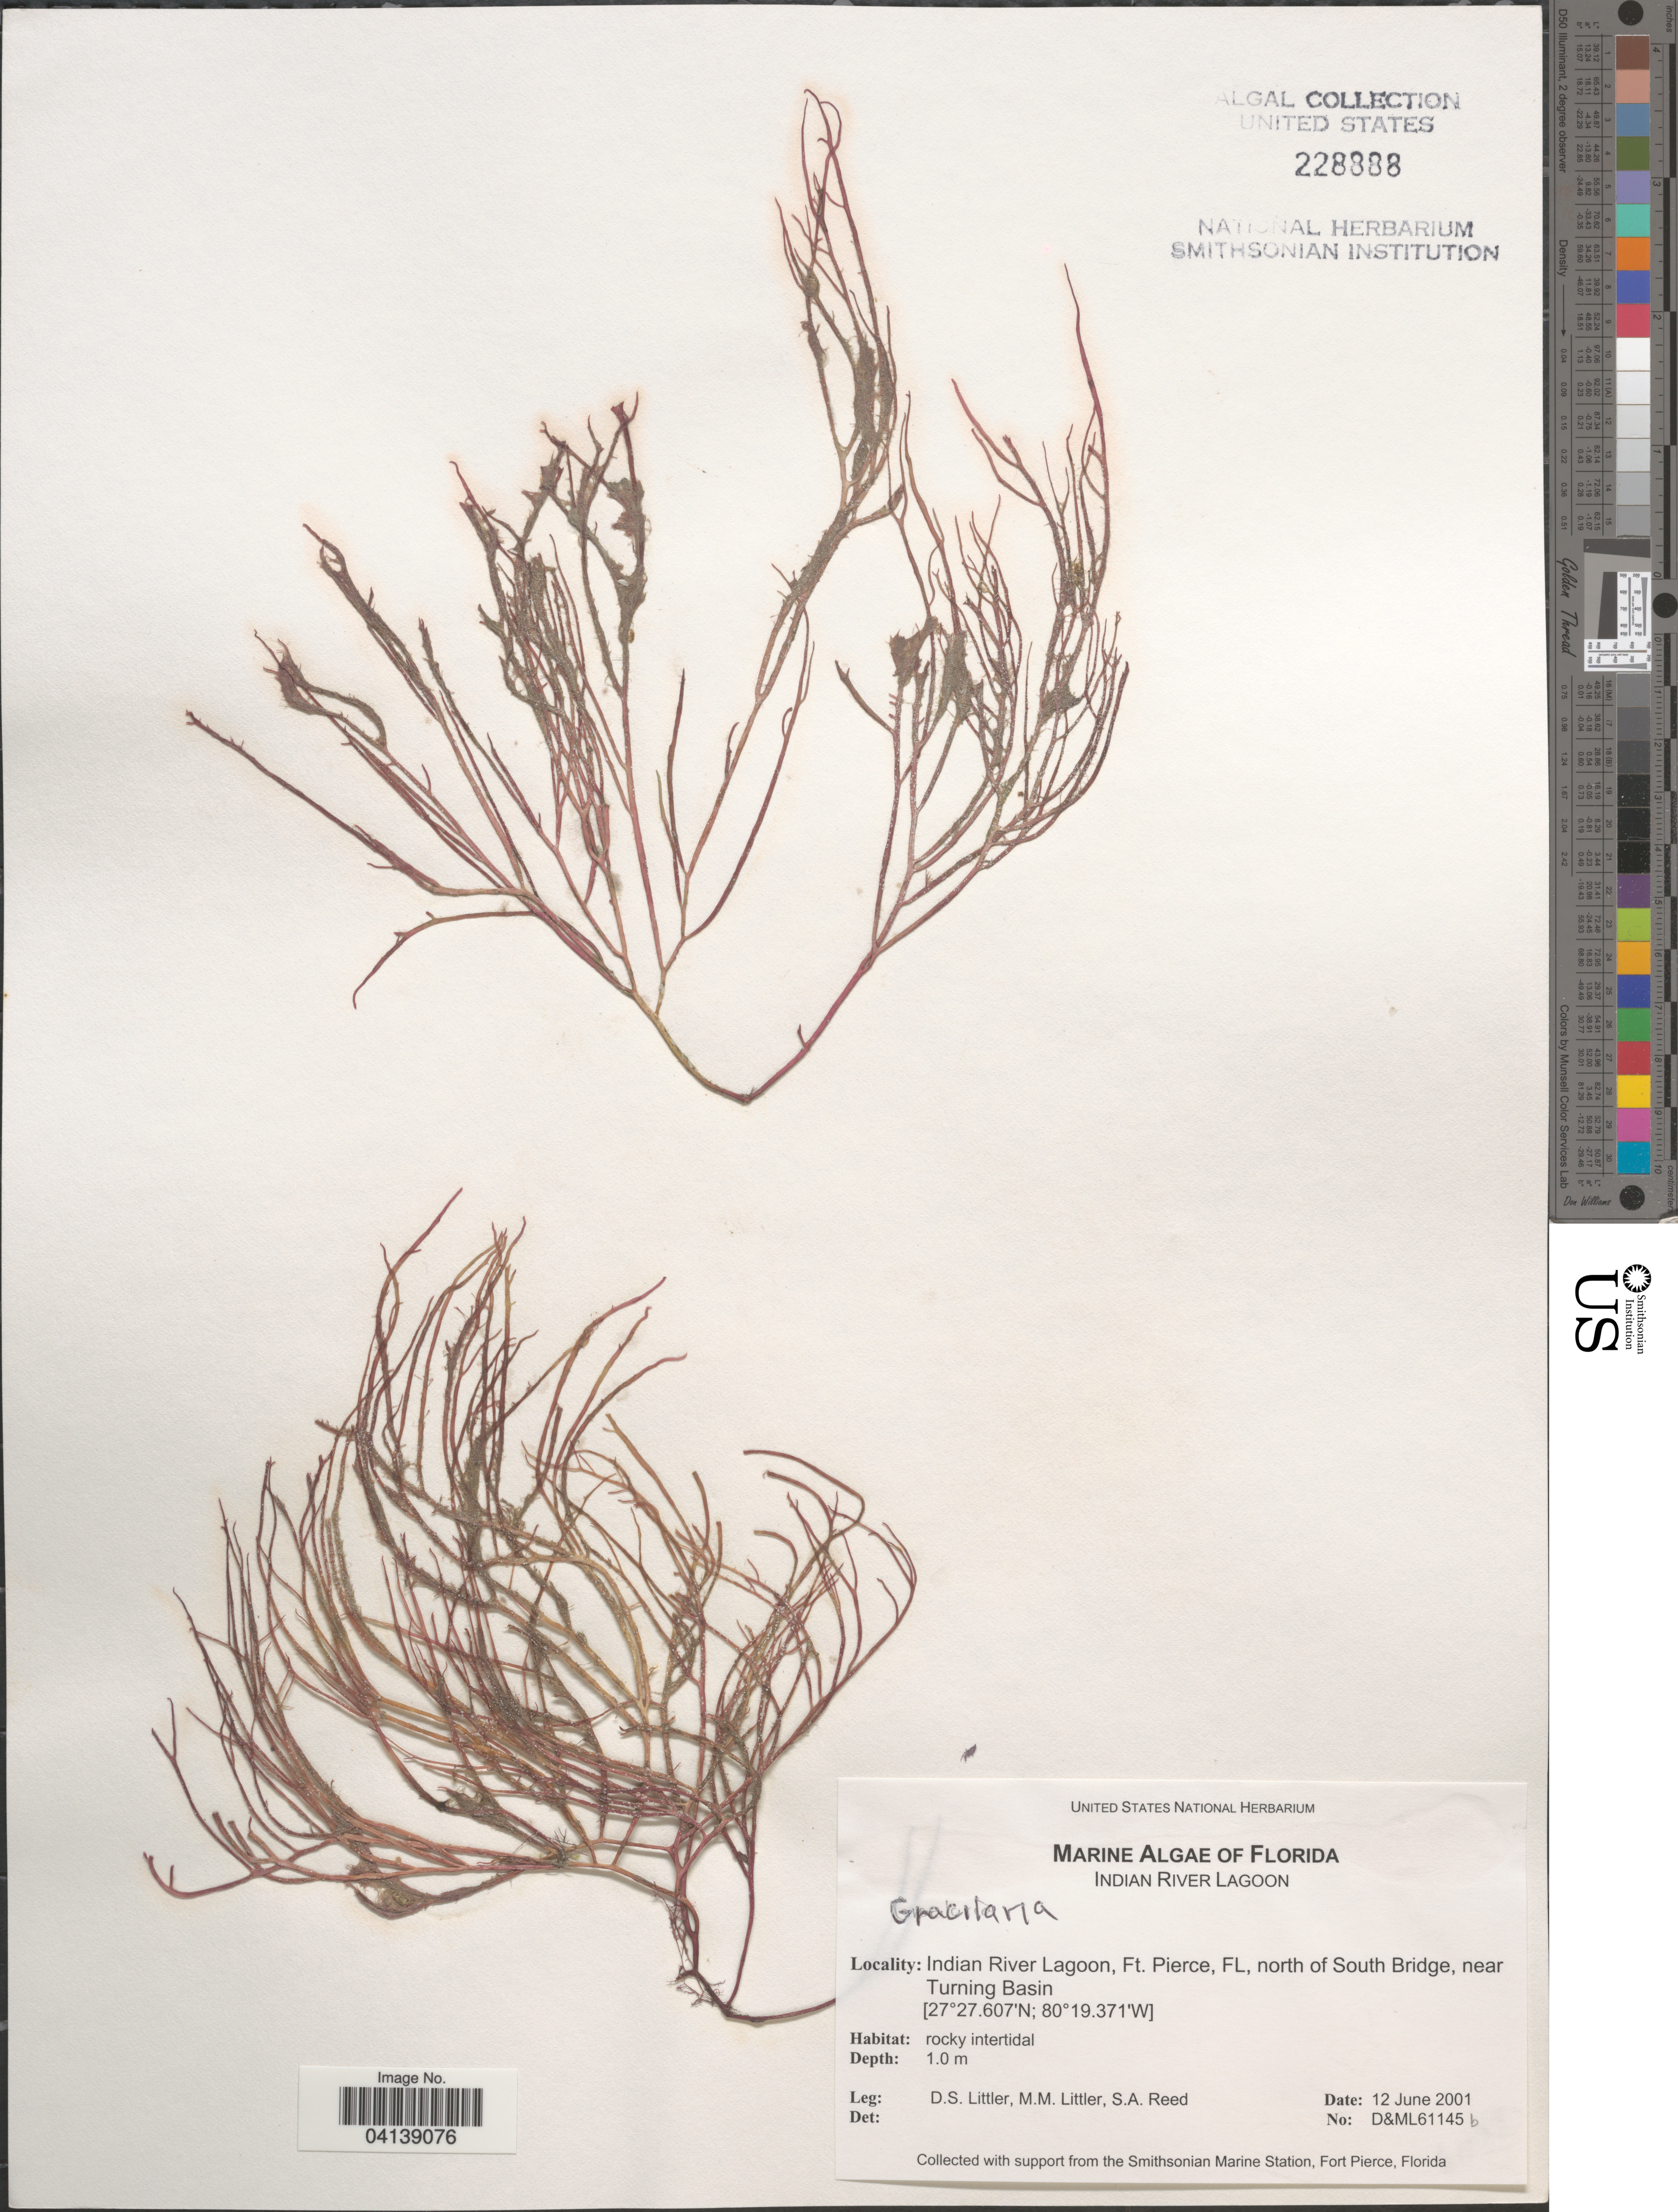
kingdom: Plantae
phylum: Rhodophyta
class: Florideophyceae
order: Gracilariales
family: Gracilariaceae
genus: Gracilaria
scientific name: Gracilaria sp.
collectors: D. S. Littler & S. Reed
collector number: D&ML61145b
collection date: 2001-06-12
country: United States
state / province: Florida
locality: Indian River Lagoon, Ft. Pierce, north of South Bridge, near Turning Basin.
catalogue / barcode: US 228888